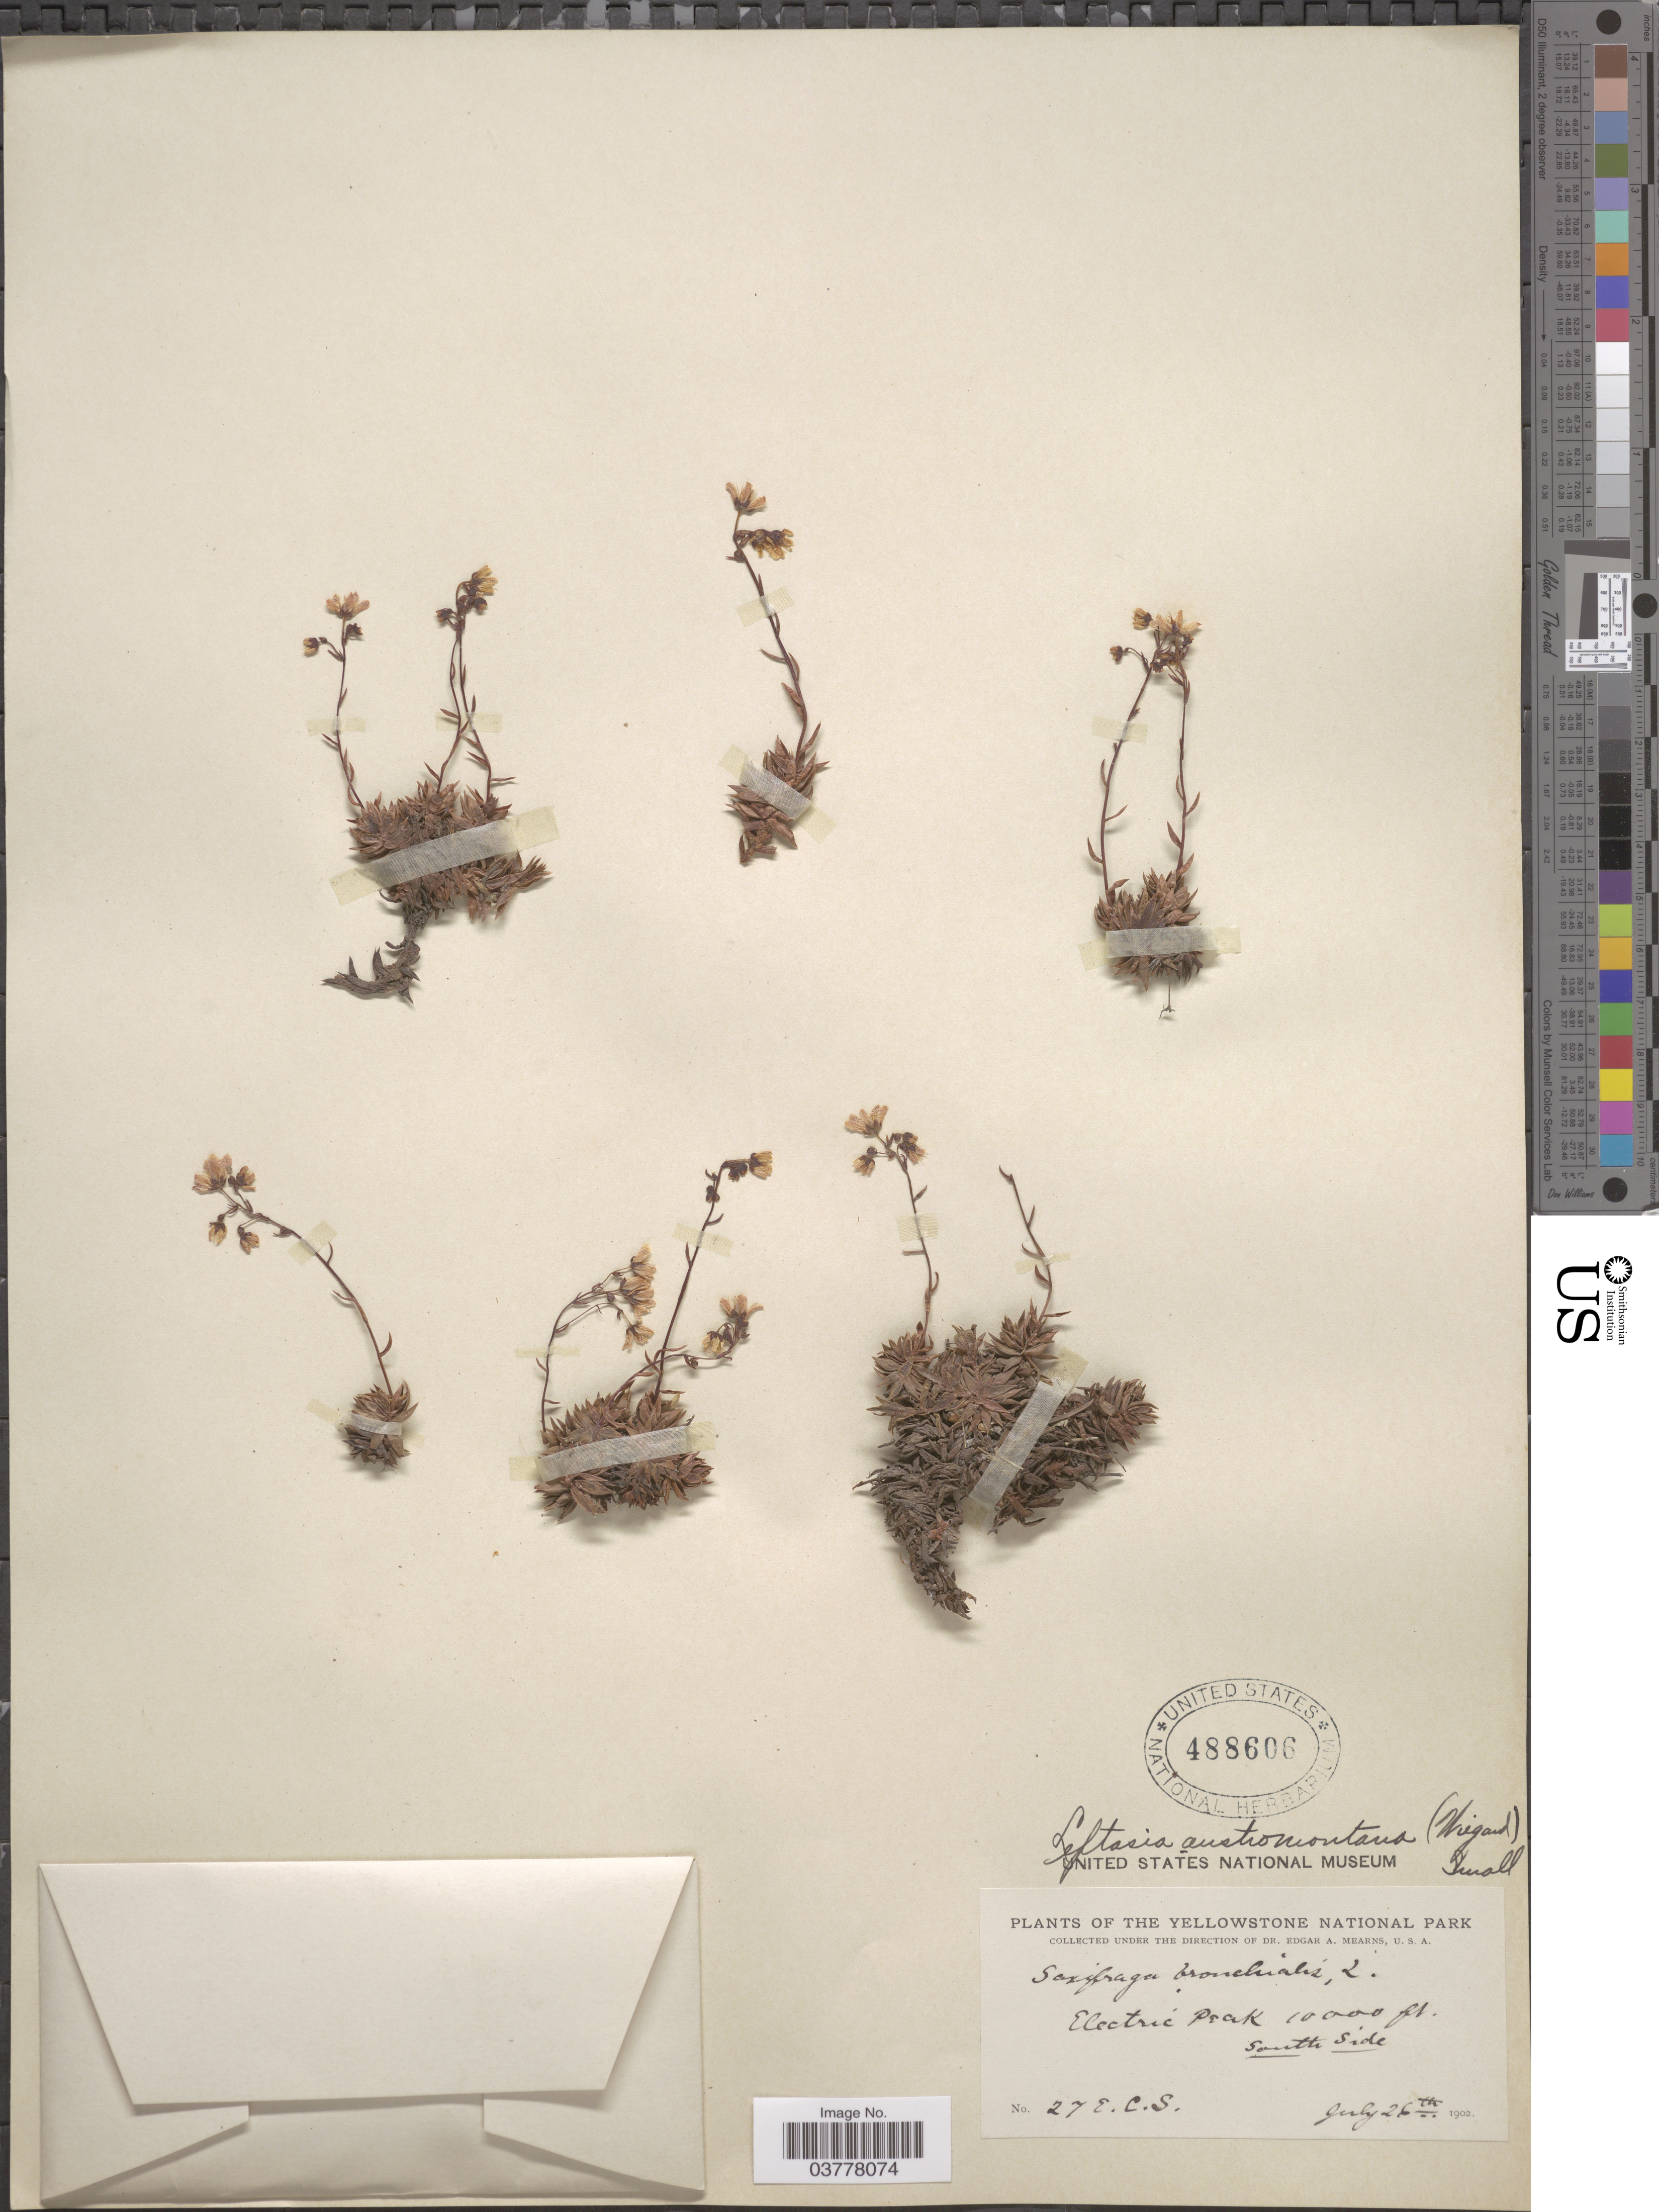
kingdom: Plantae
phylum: Tracheophyta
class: Magnoliopsida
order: Saxifragales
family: Saxifragaceae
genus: Saxifraga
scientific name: Saxifraga bronchialis subsp. austromontana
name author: (Wiegand) Piper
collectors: E. C. Smith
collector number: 27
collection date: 1902-07-26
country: United States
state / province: Montana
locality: The Yellowstone National Park. Electric Peak. South Side.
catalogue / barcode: US 488606